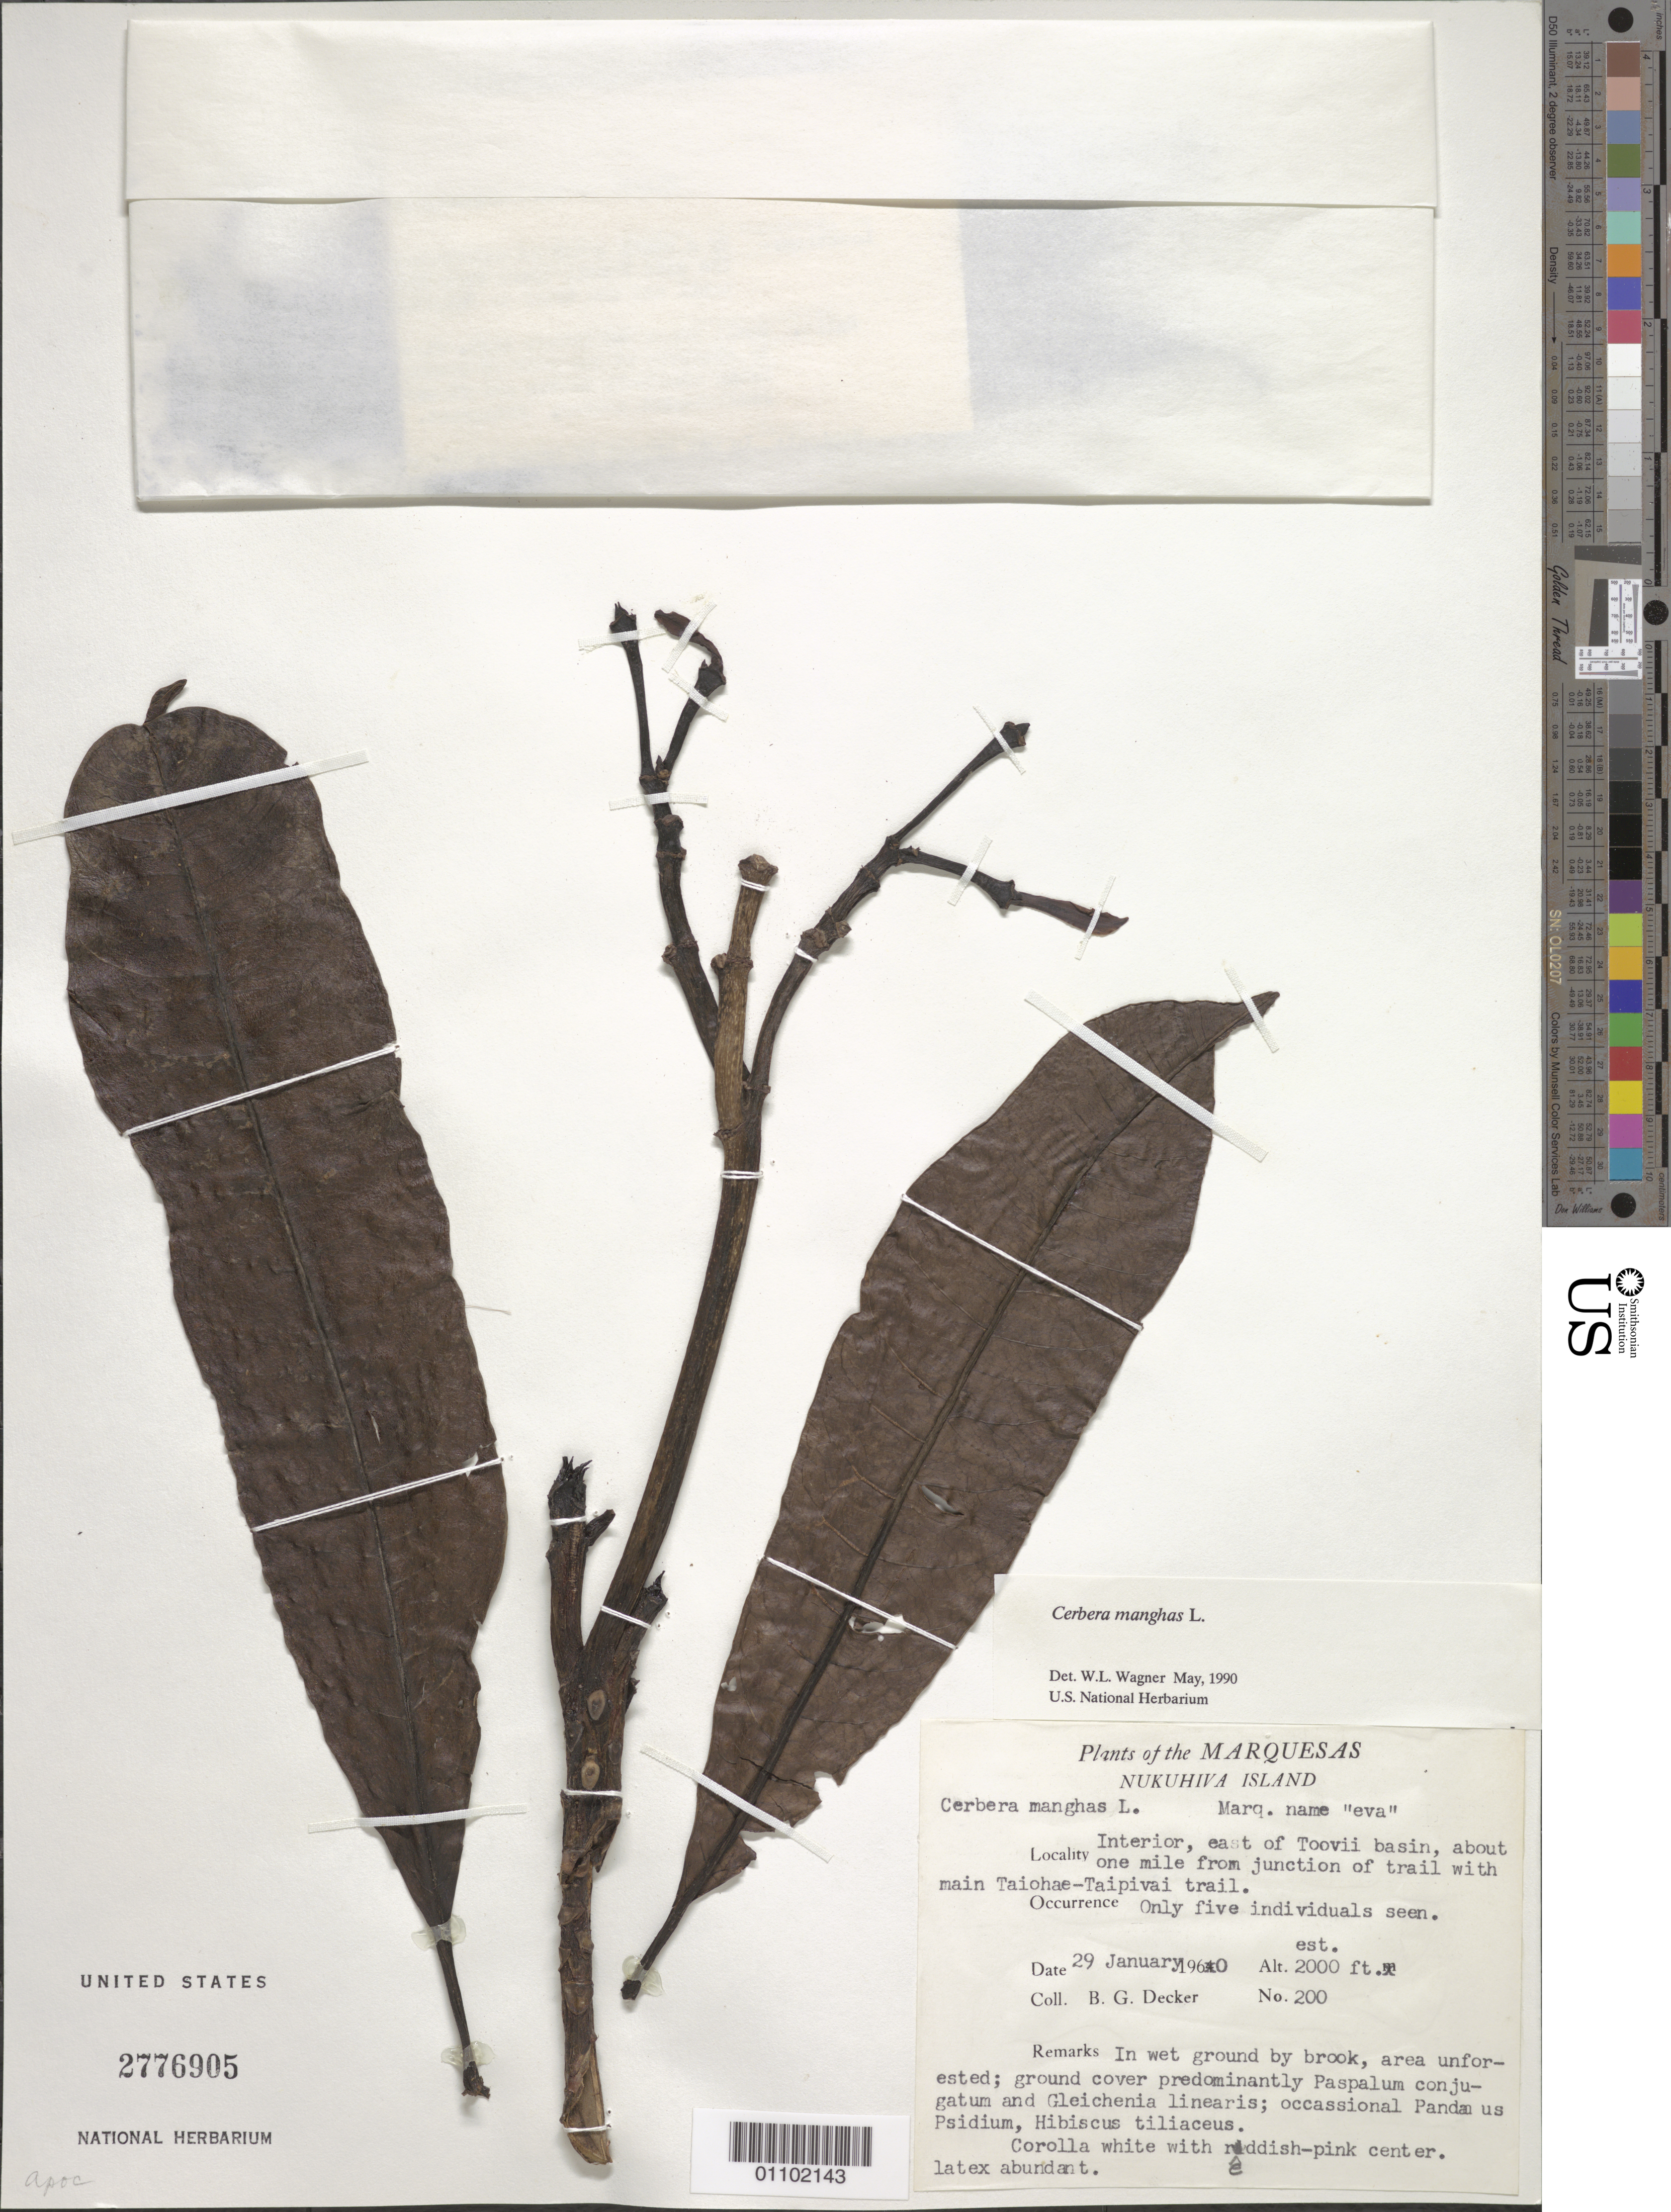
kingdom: Plantae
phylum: Tracheophyta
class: Magnoliopsida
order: Gentianales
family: Apocynaceae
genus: Cerbera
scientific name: Cerbera manghas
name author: L.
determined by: Wagner, W. L., (BOT), Smithsonian Institution - National Museum of Natural History (UNITED STATES)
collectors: B. G. Decker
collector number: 200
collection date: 1960-01-29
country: French Polynesia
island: Nuku Hiva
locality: E of Toovii basin, interior, 1 mi from junction with main Taiohae-Taipivai trail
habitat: In wet ground by brook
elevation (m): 610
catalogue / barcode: US 2776905